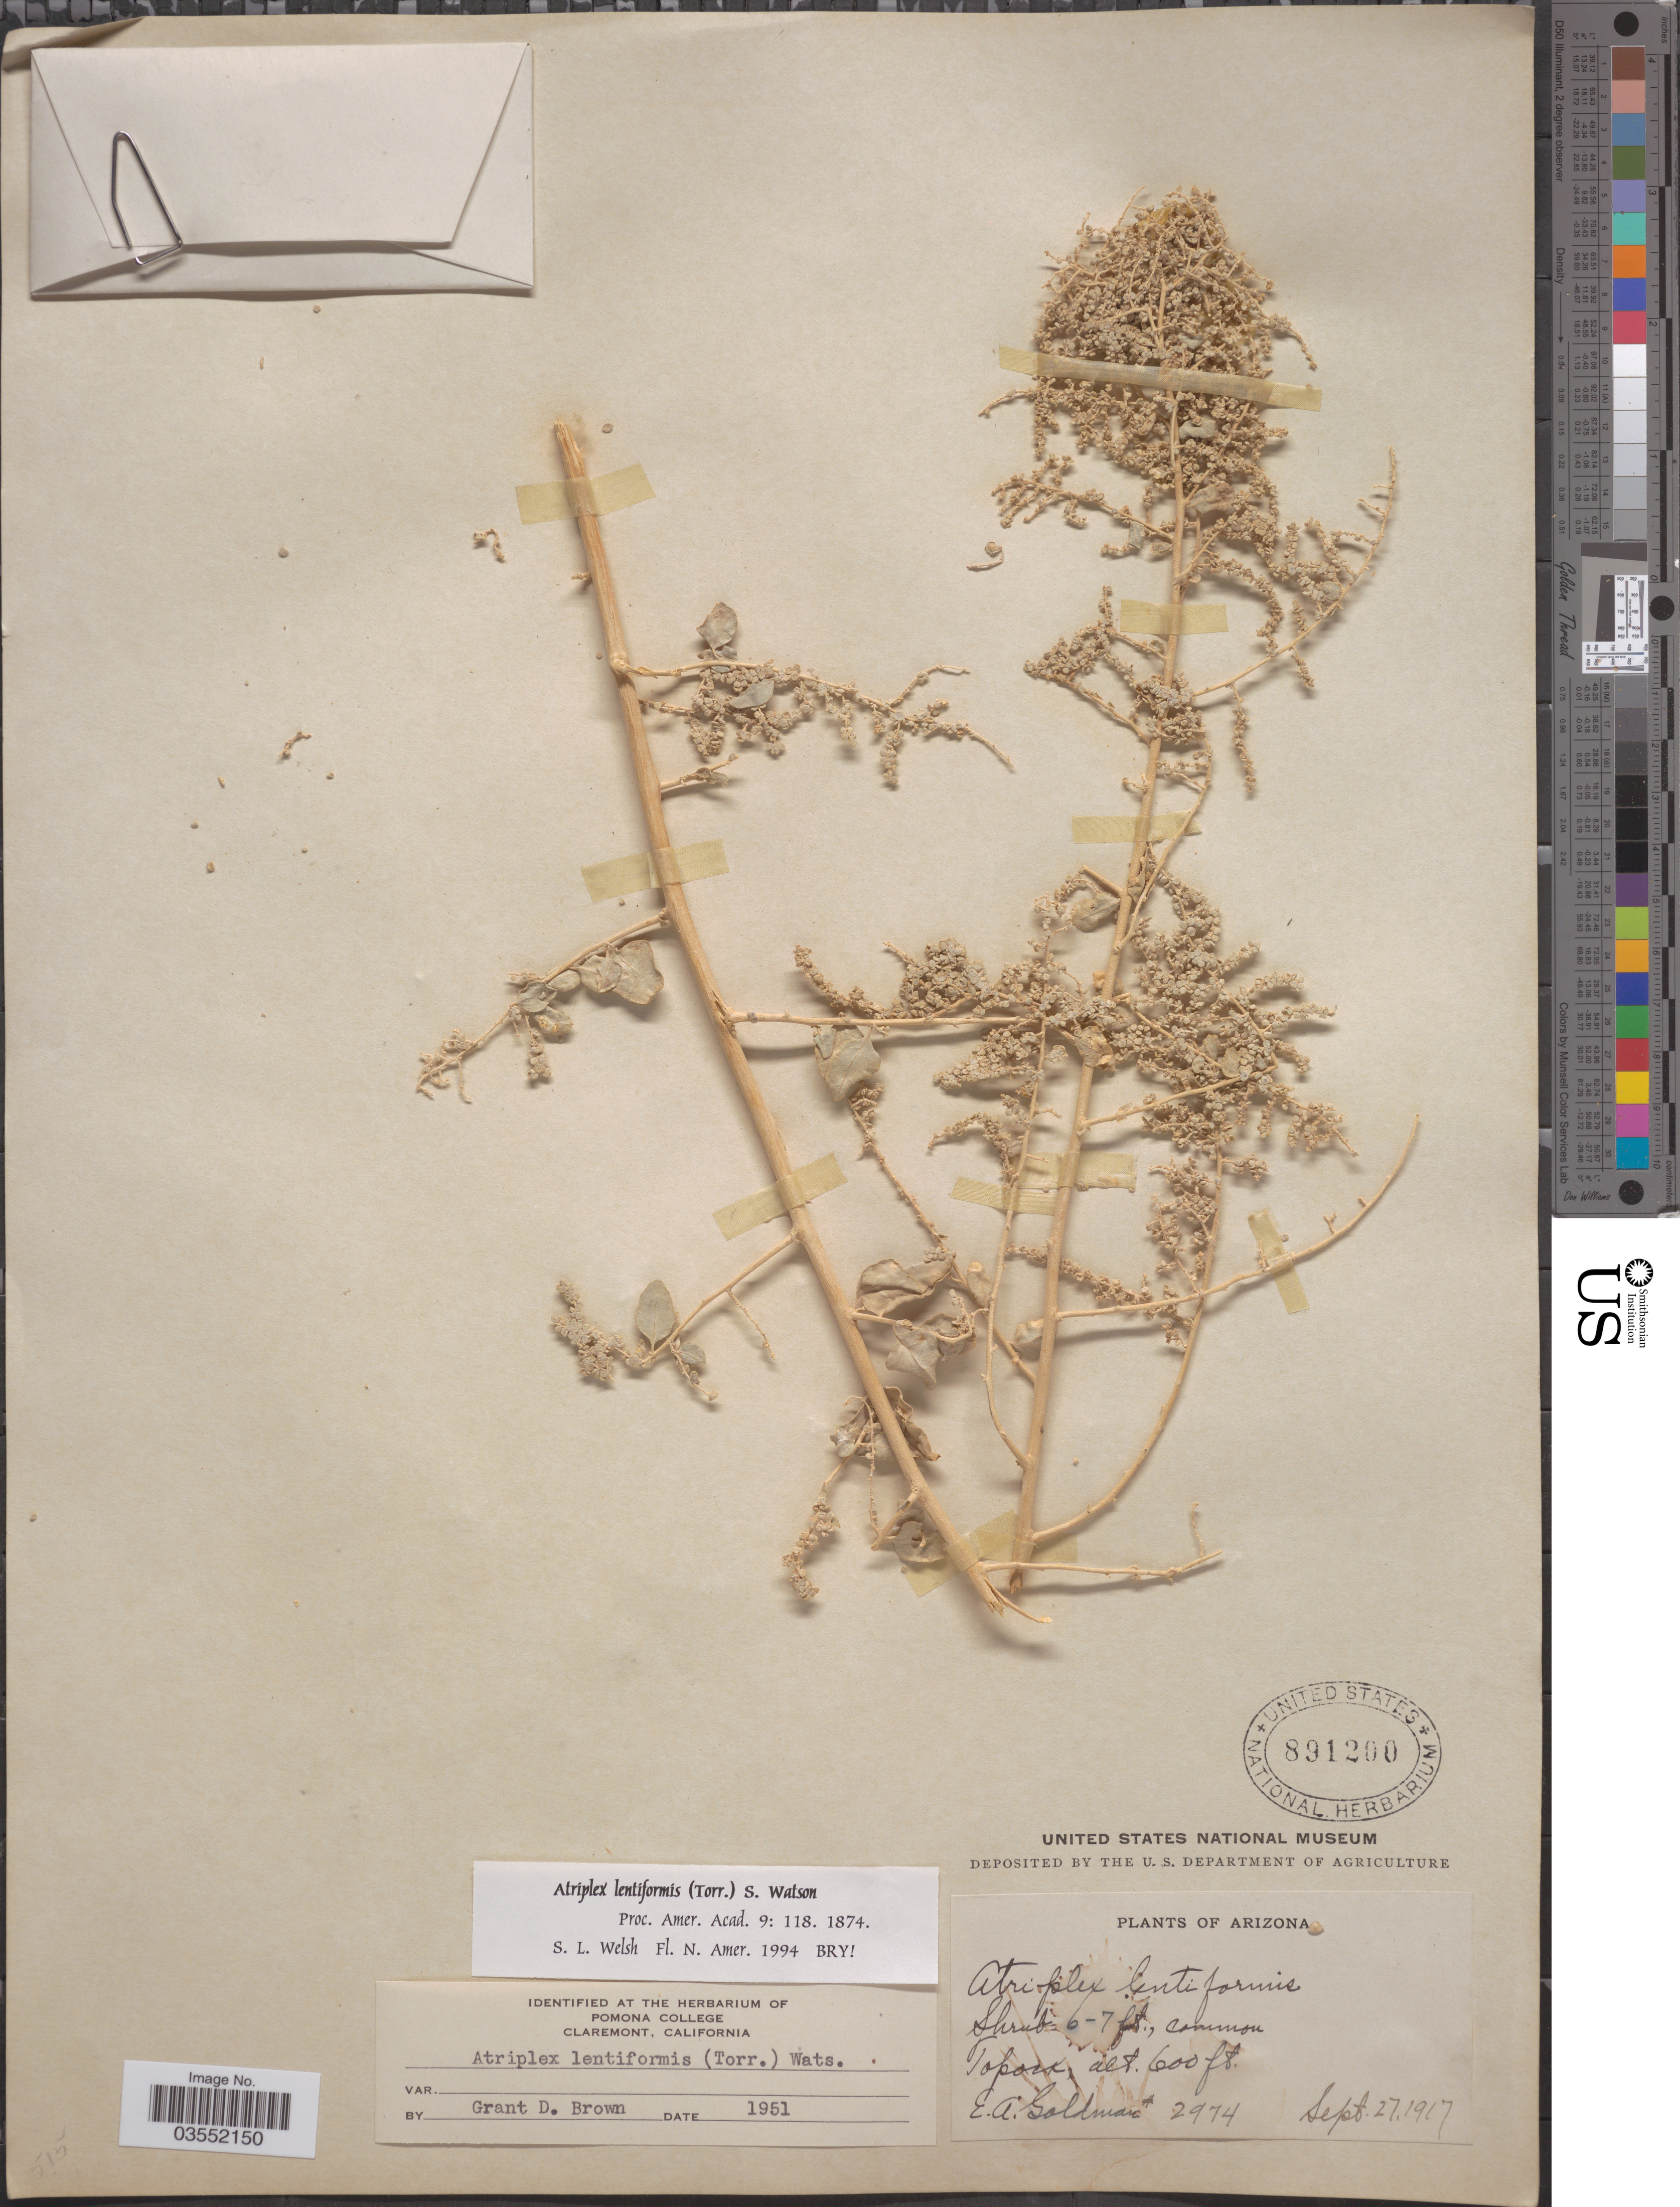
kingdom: Plantae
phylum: Tracheophyta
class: Magnoliopsida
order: Caryophyllales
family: Amaranthaceae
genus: Atriplex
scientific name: Atriplex lentiformis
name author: (Torr.) S. Watson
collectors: E. A. Goldman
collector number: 2974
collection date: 1917-09-27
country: United States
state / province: Arizona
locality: Topock.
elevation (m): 183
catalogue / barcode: US 891200